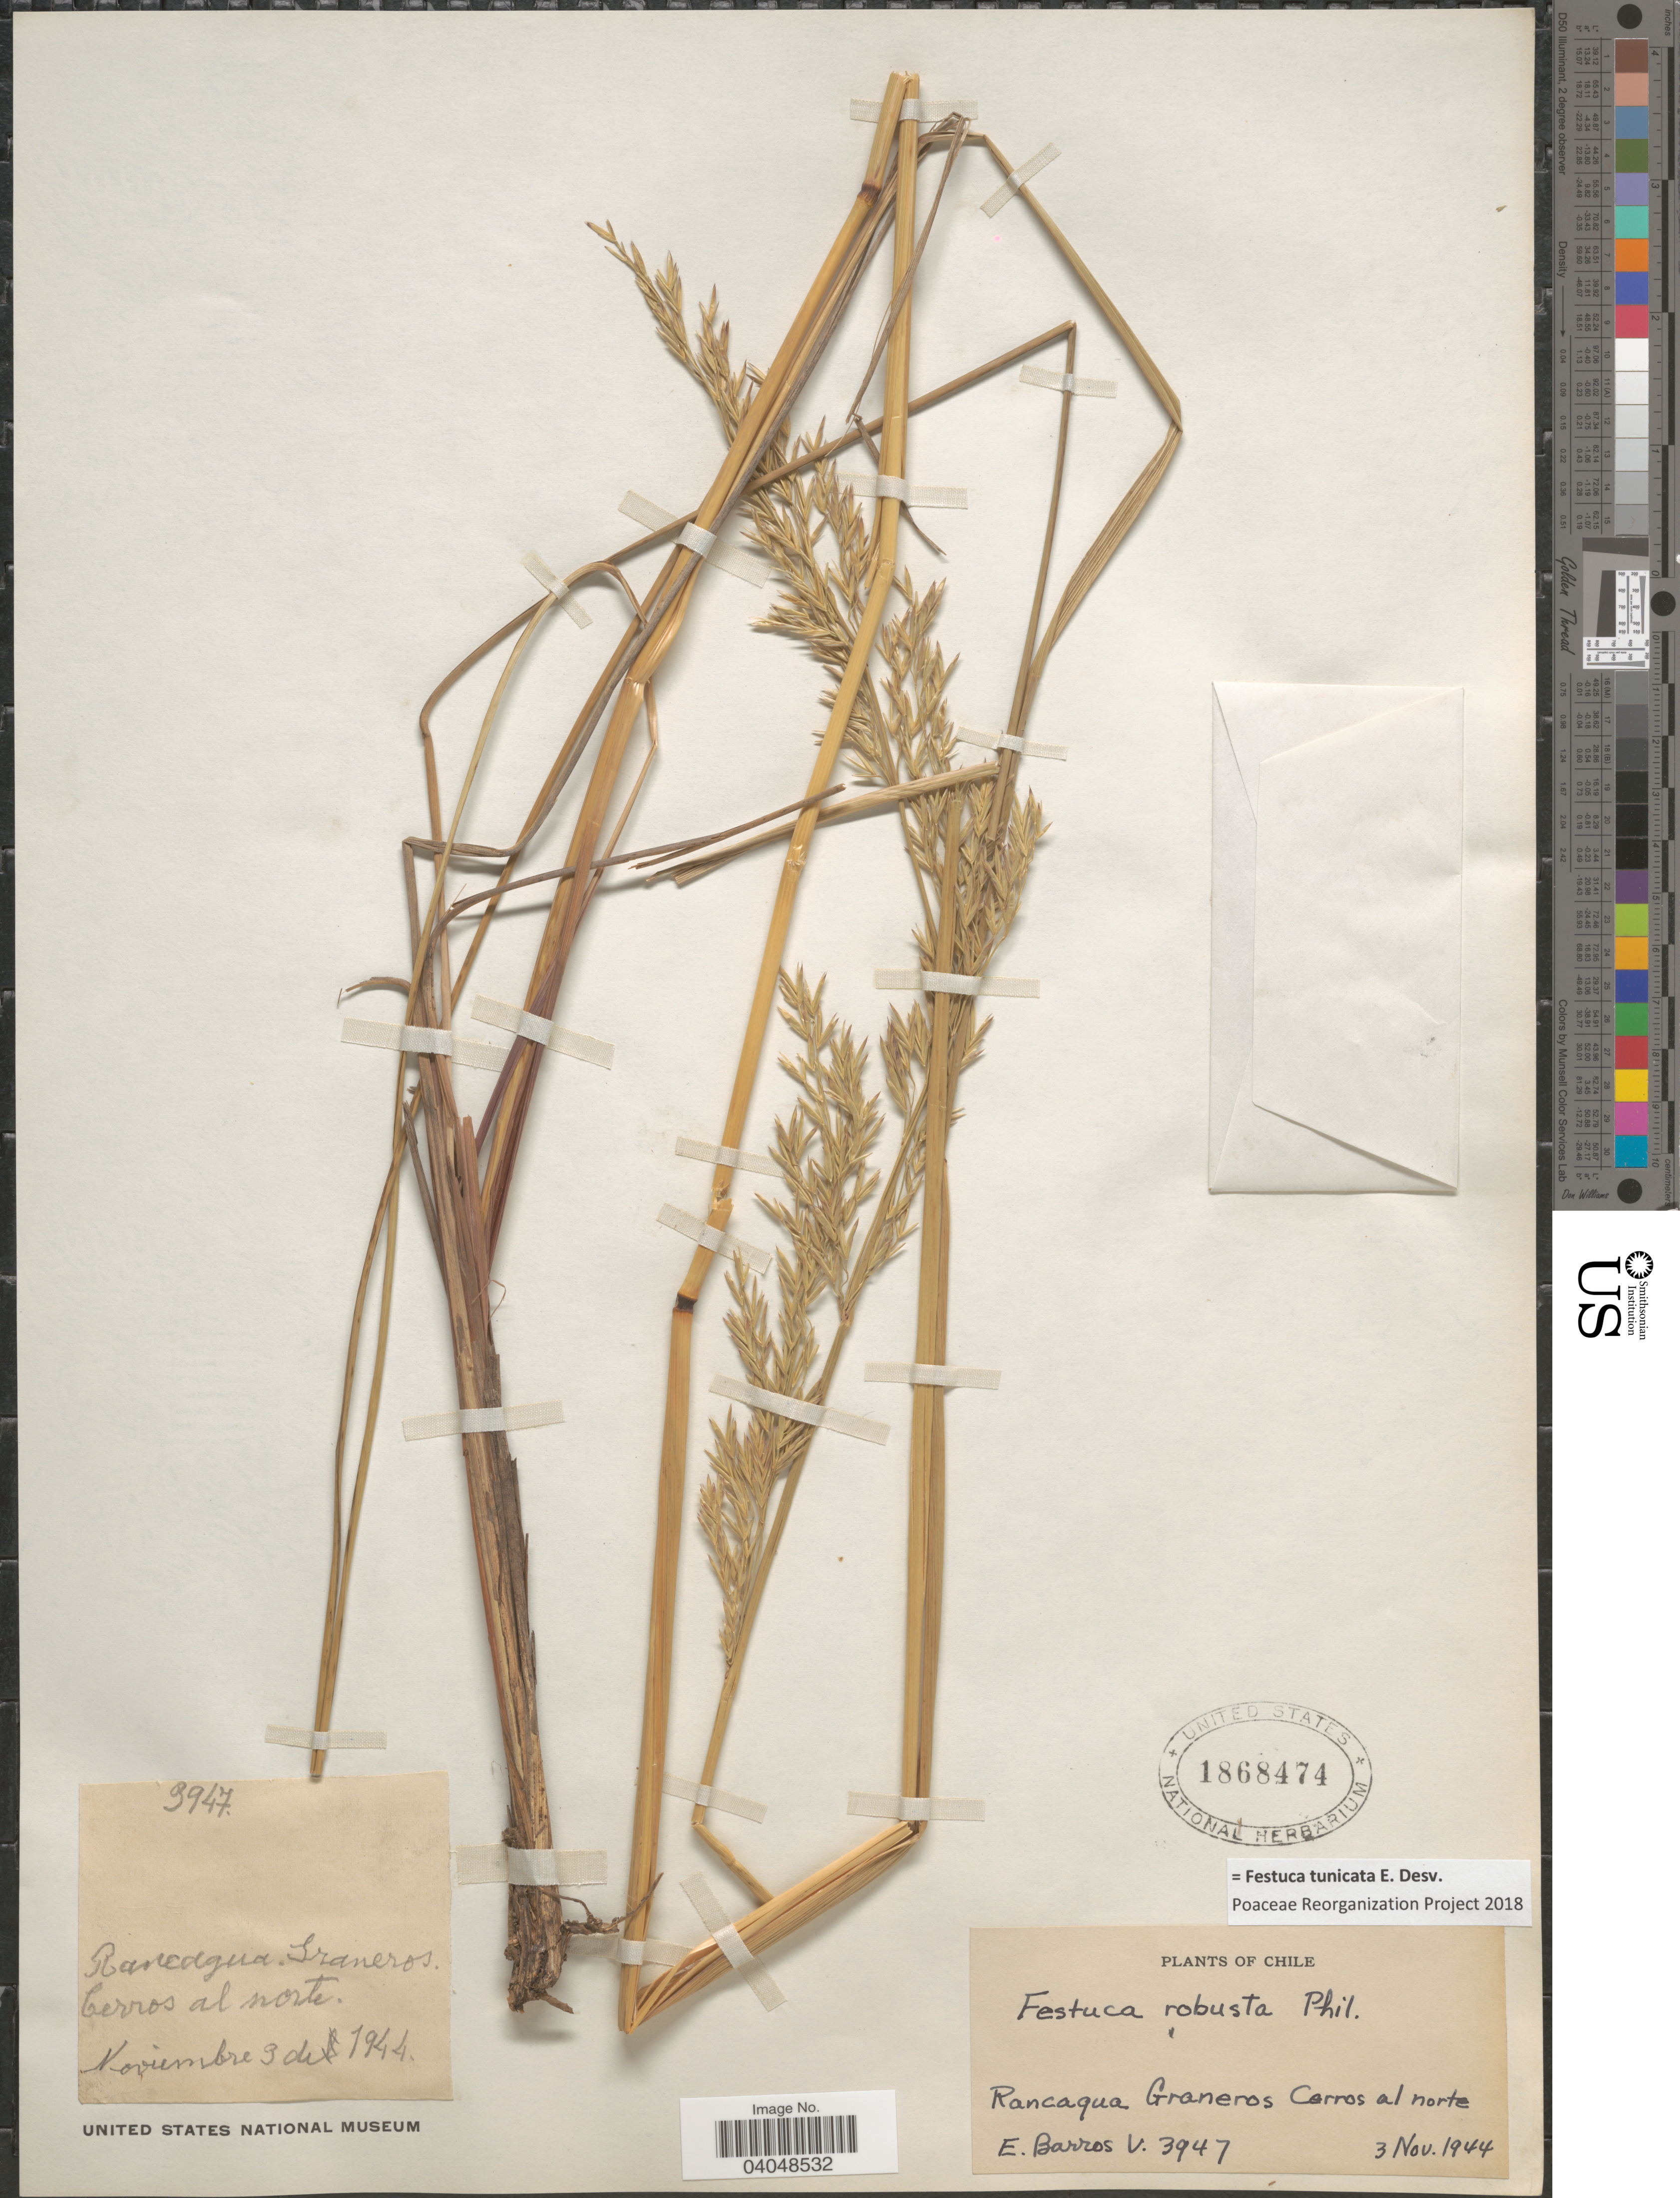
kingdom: Plantae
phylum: Tracheophyta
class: Liliopsida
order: Poales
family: Poaceae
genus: Festuca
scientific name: Festuca tunicata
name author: É. Desv.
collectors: E. Barros V.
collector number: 3947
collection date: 1944-11-03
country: Chile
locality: Rancaqua. Graneros Cerros al norte.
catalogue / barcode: US 1868474